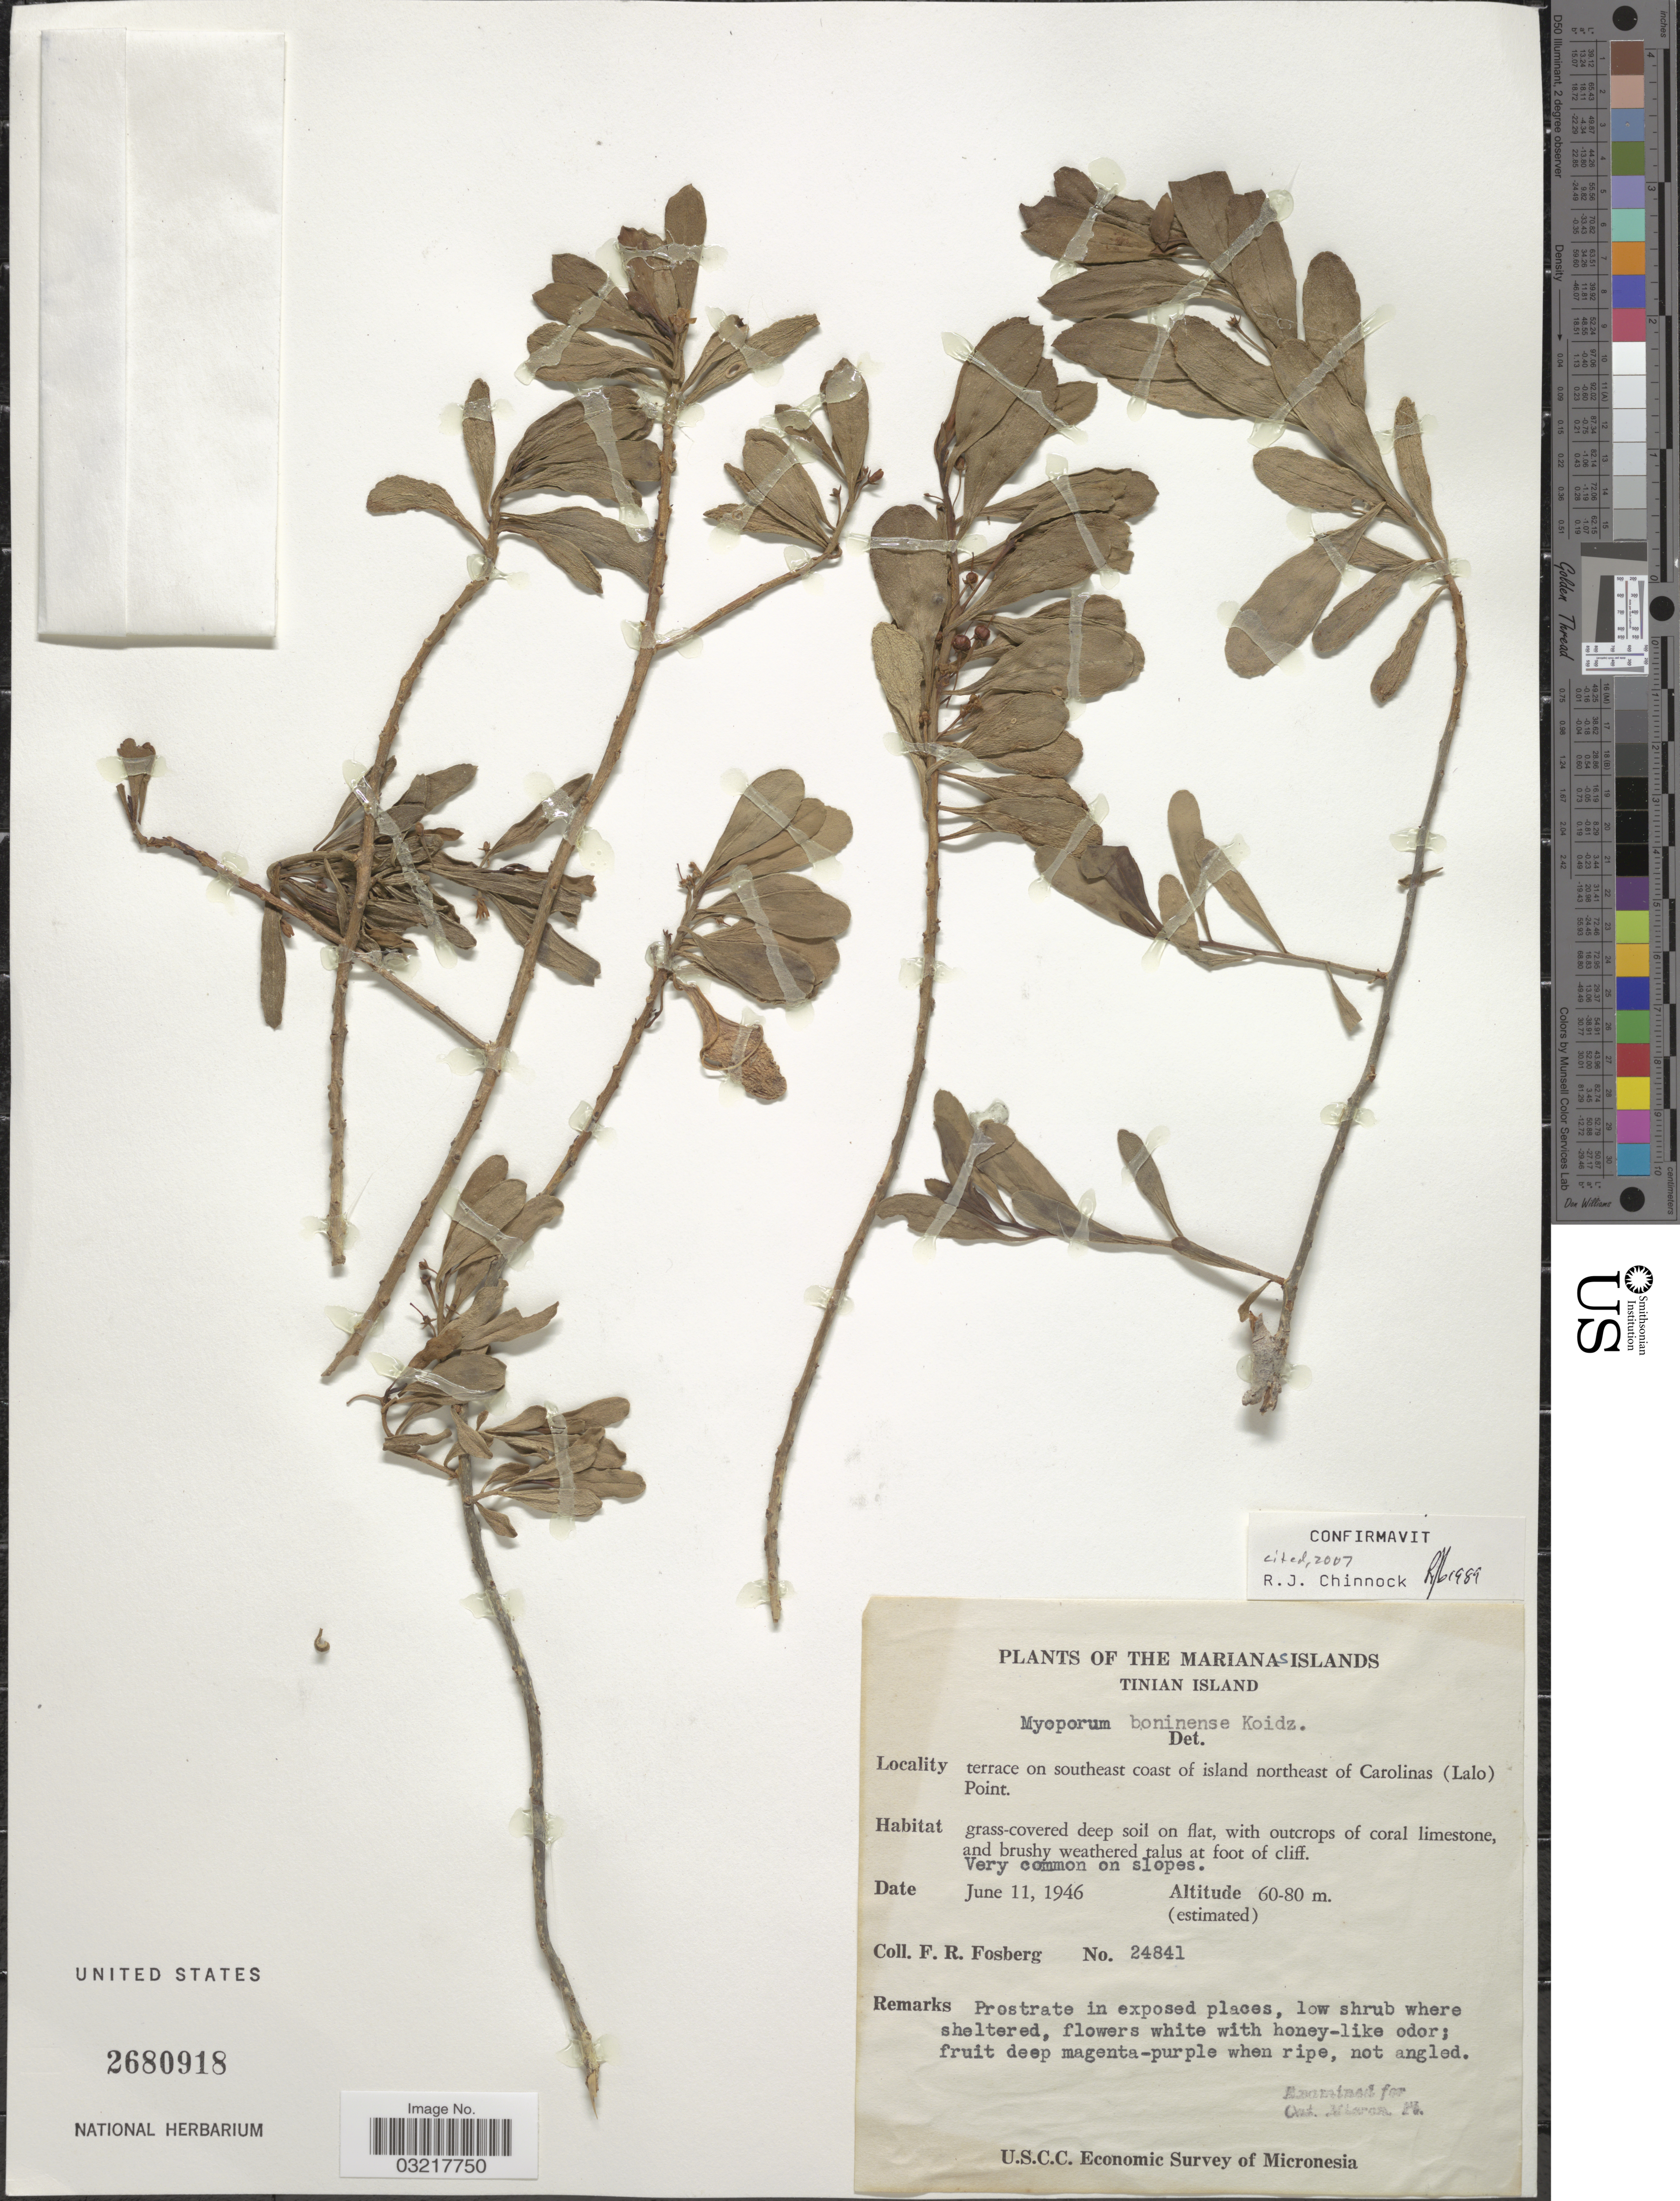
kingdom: Plantae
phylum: Tracheophyta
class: Magnoliopsida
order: Lamiales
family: Scrophulariaceae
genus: Myoporum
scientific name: Myoporum boninense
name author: Koidz.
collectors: F. R. Fosberg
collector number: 24841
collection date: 1946-06-11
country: Northern Mariana Islands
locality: The Marianas Islands. Tinian Island. Terrace on southeast coast of island northeast of Carolinas (Lalo) Point.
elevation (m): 60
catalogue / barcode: US 2680918